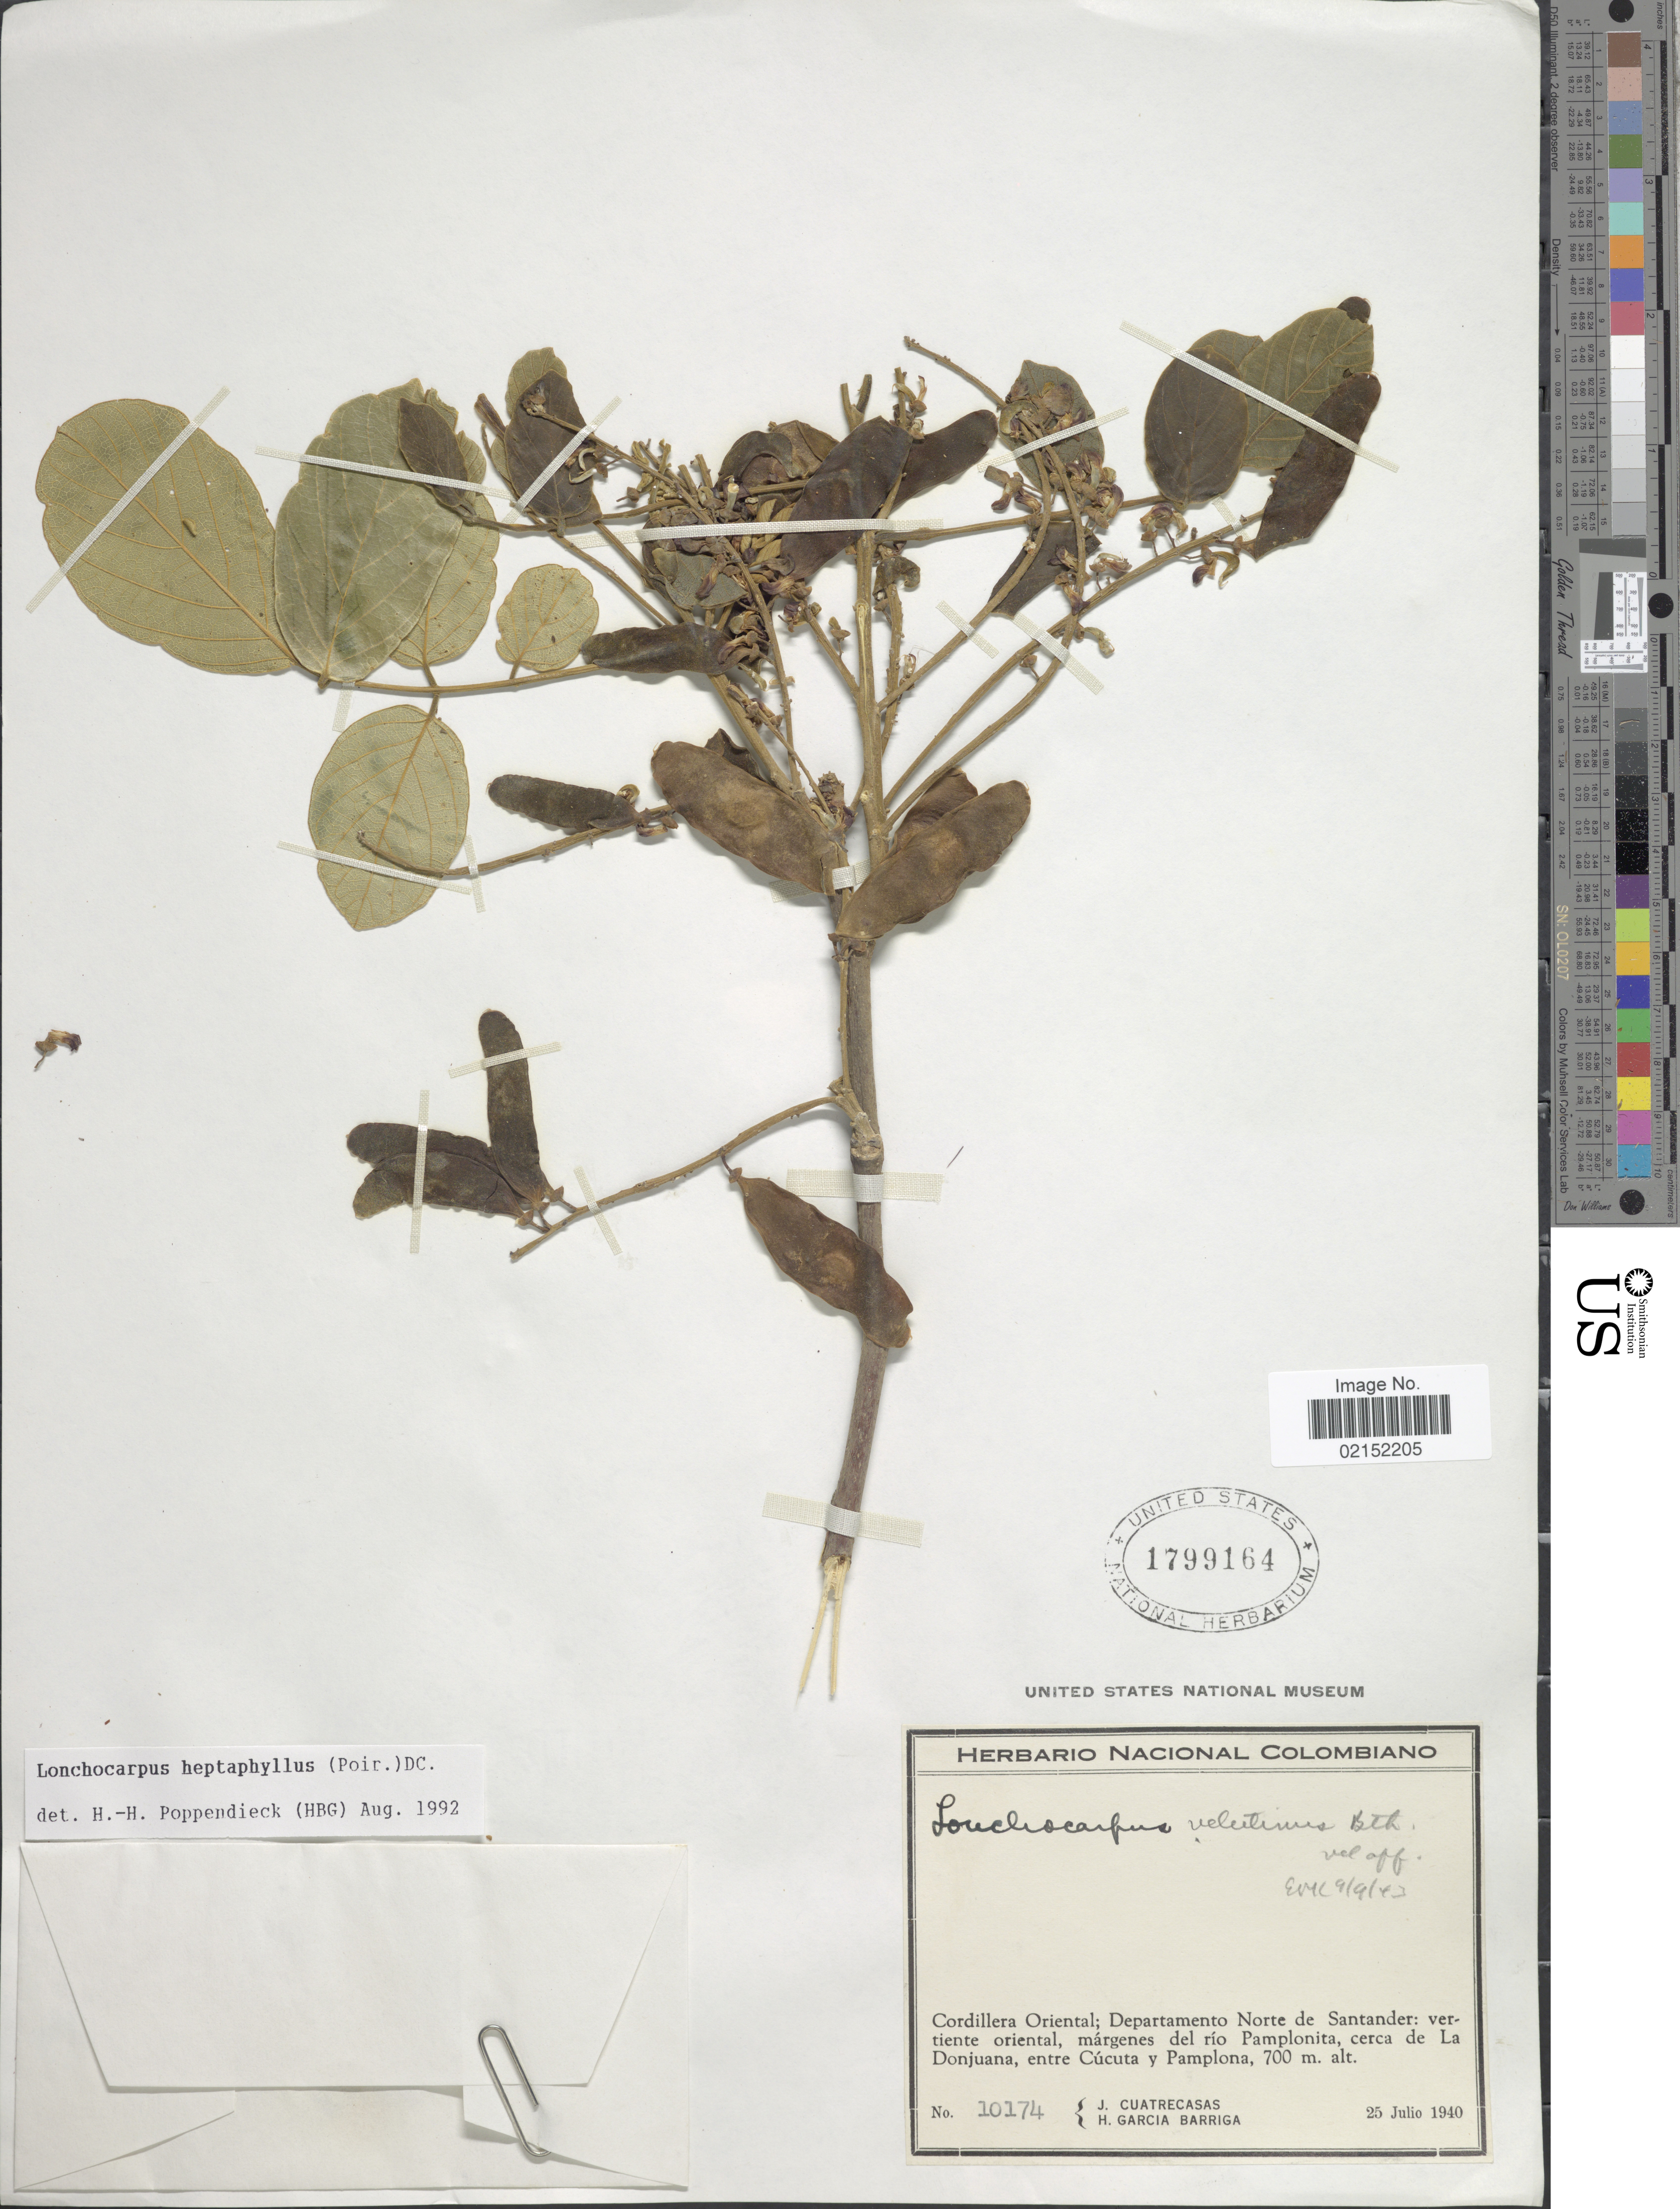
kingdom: Plantae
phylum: Tracheophyta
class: Magnoliopsida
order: Fabales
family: Fabaceae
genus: Lonchocarpus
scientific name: Lonchocarpus heptaphyllus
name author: (Poir.) DC.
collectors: J. Cuatrecasas & H. García Barriga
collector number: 10174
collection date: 1940-07-25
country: Colombia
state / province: Norte de Santander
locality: Cordillera Oriental; Departamento Norte de Santander; vertiente oriental, margenes del rio Pamplonita, cerca de La Donjuana, entre Cucuta y Pamplona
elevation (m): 700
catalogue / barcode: US 1799164